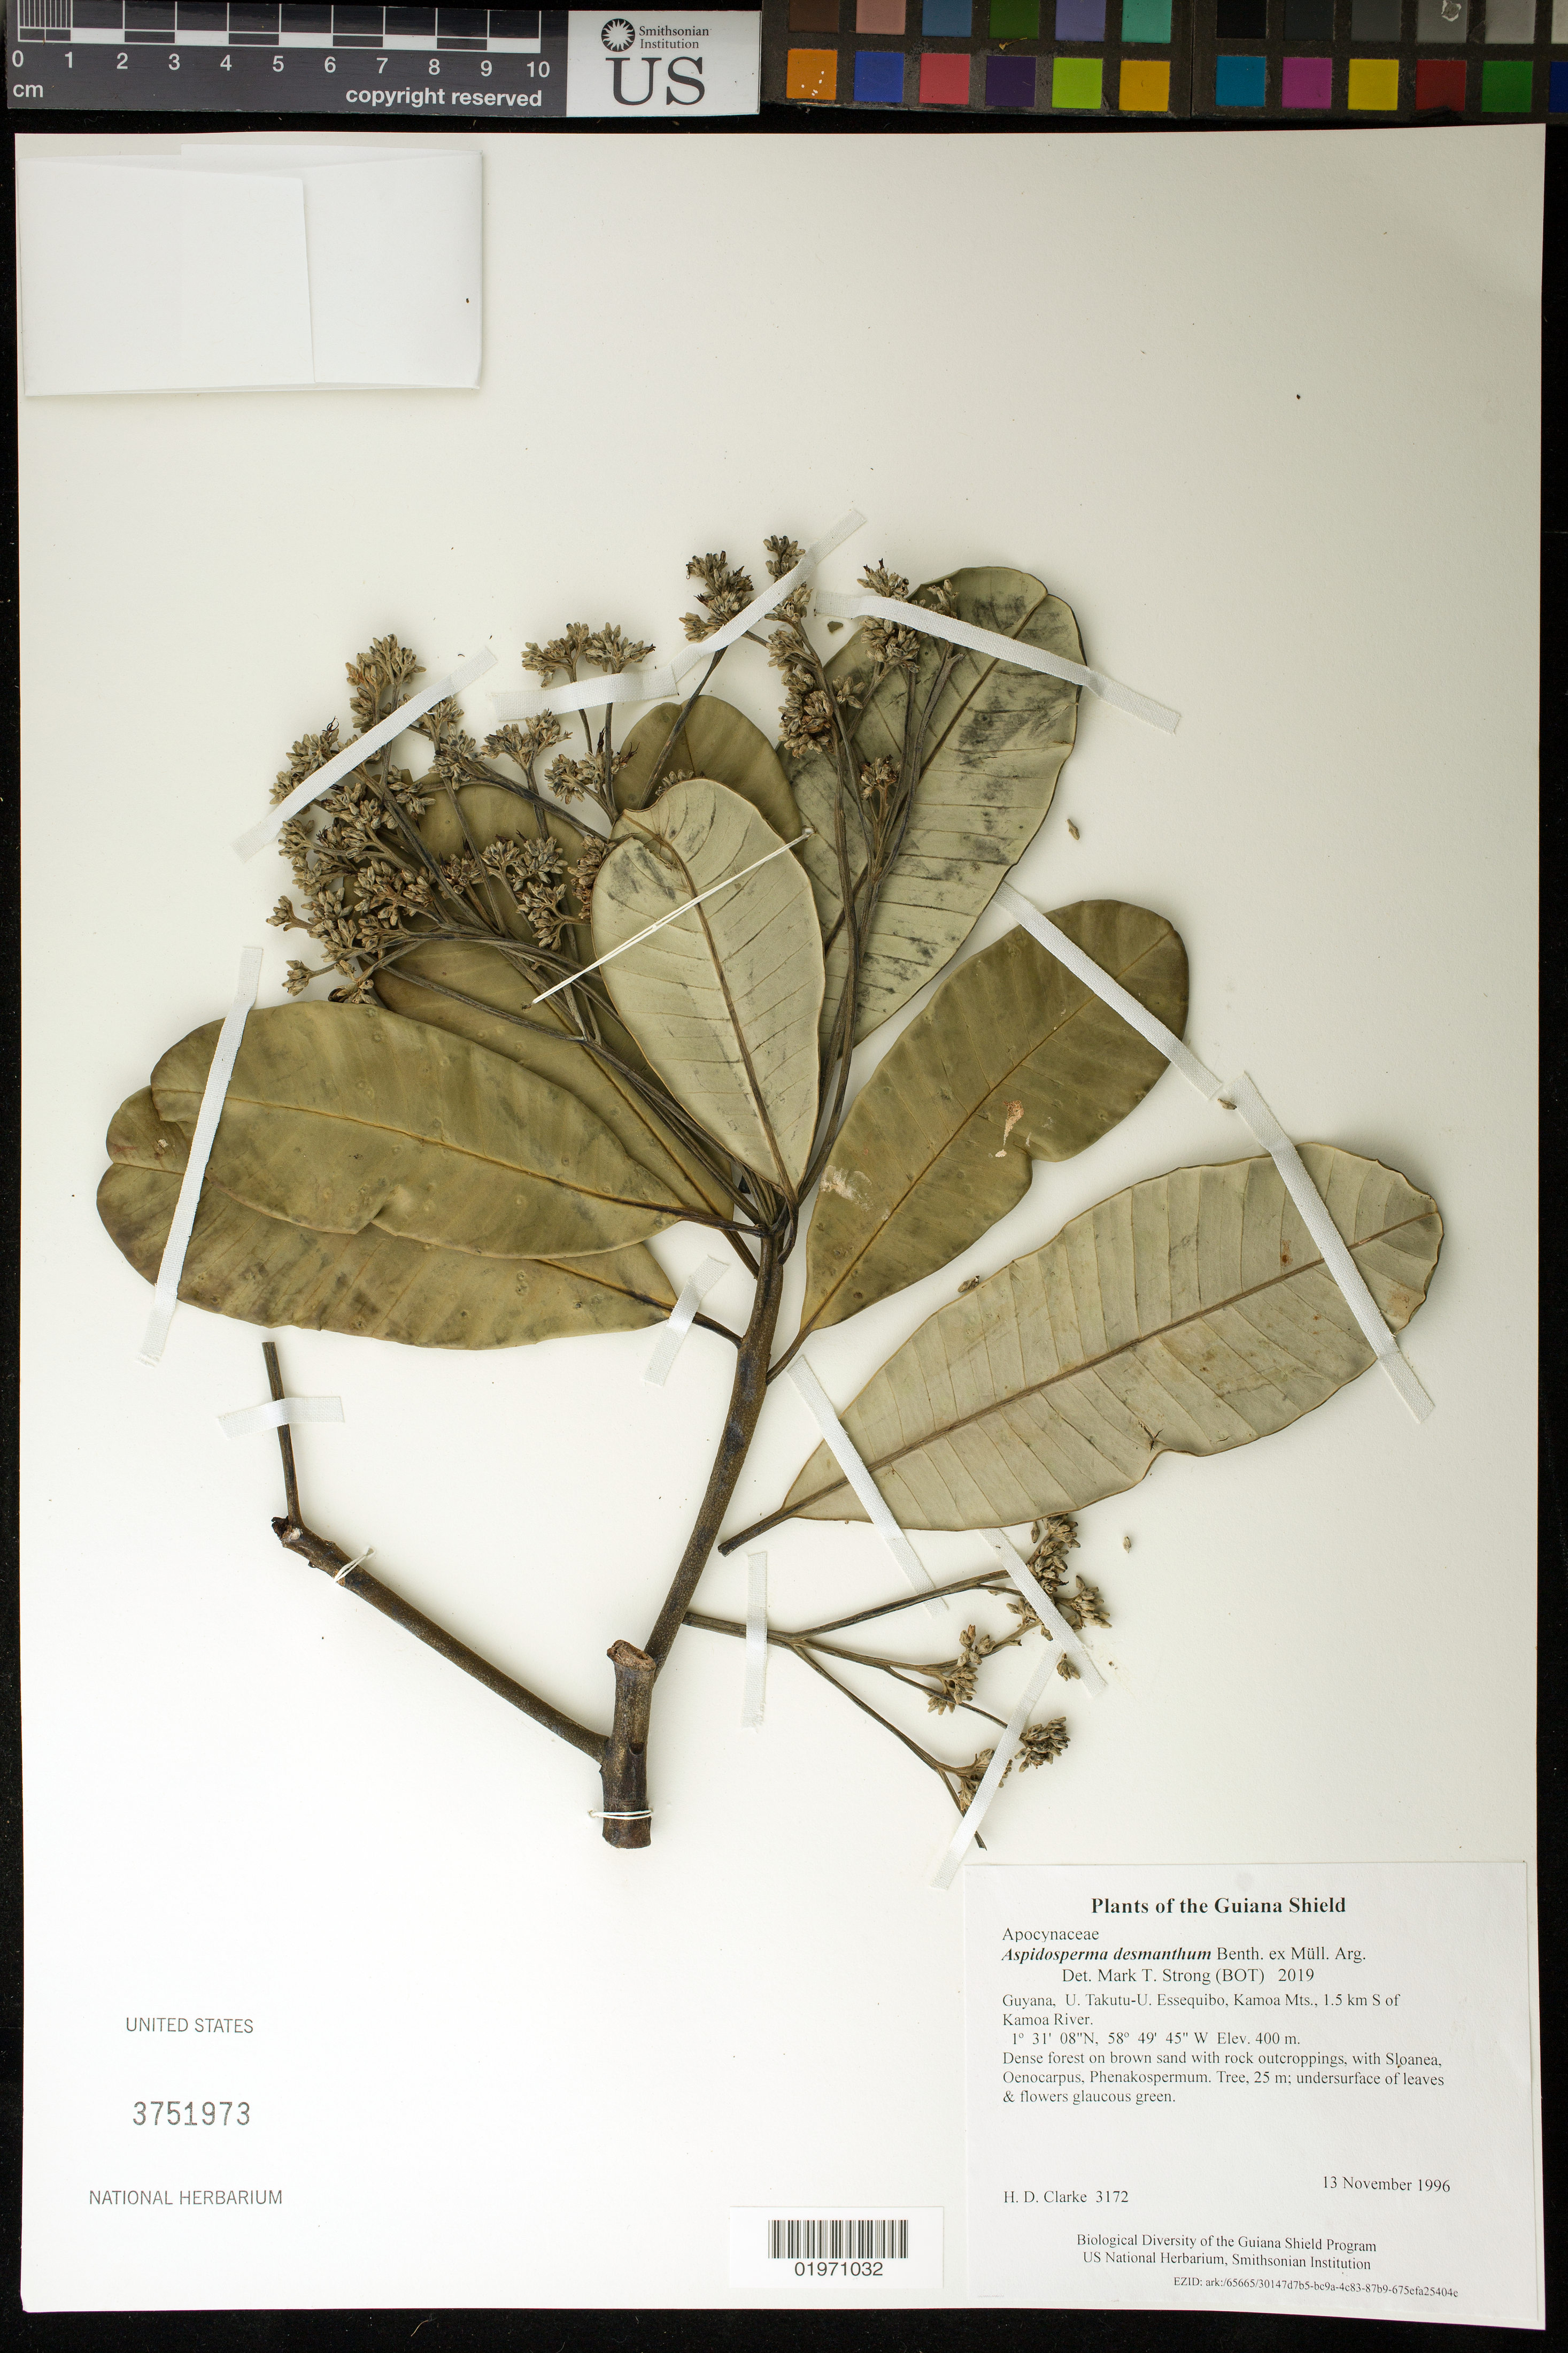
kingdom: Plantae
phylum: Tracheophyta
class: Magnoliopsida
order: Gentianales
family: Apocynaceae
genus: Aspidosperma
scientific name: Aspidosperma desmanthum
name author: Benth. ex Müll. Arg.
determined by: Strong, Mark T., (BOT), Smithsonian Institution - National Museum of Natural History (UNITED STATES)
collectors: H. D. Clarke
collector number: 3172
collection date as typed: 13 November 1996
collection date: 1996-11-13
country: Guyana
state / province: U. Takutu-U. Essequibo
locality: Kamoa Mts., 1.5 km S of Kamoa River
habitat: Dense forest on brown sand with rock outcroppings, with Sloanea, Oenocarpus, Phenakospermum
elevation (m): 400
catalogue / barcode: US 3751973